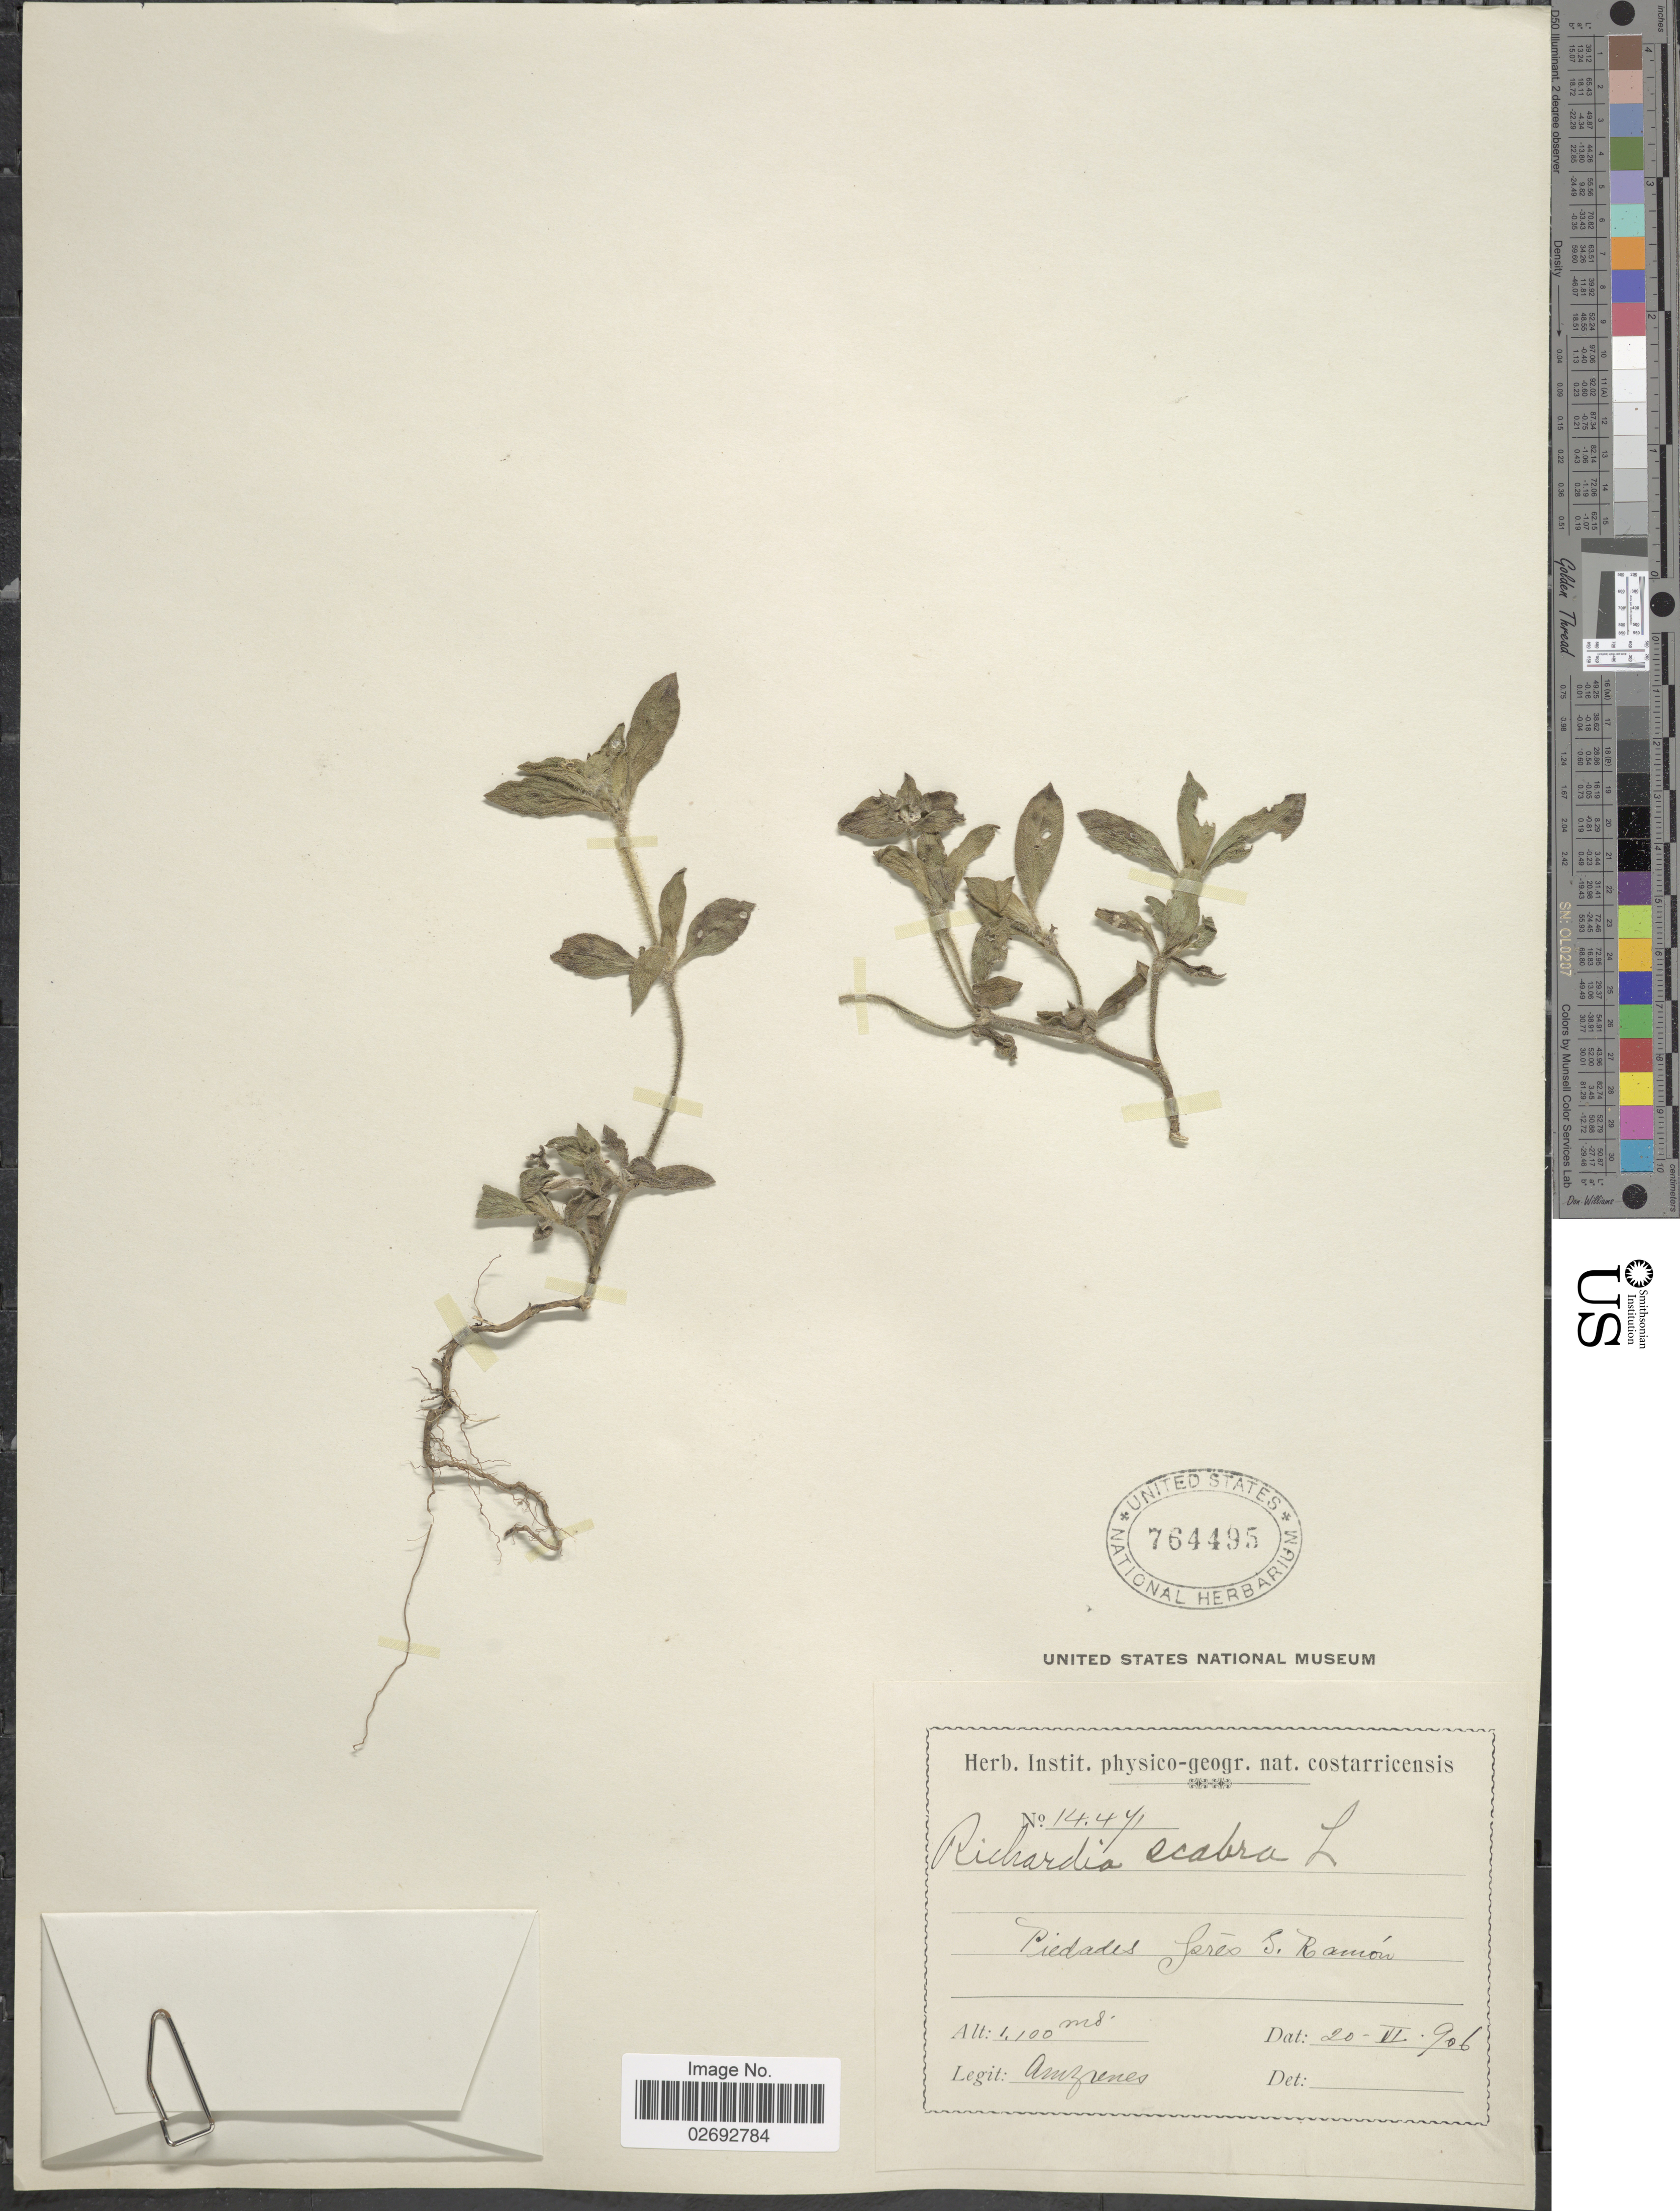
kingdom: Plantae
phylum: Tracheophyta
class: Magnoliopsida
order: Gentianales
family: Rubiaceae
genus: Richardia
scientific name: Richardia scabra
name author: L.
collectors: A. Brenes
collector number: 14471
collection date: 1906-06-20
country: Costa Rica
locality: Piedades près S. Ramón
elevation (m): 1100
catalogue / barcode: US 764495